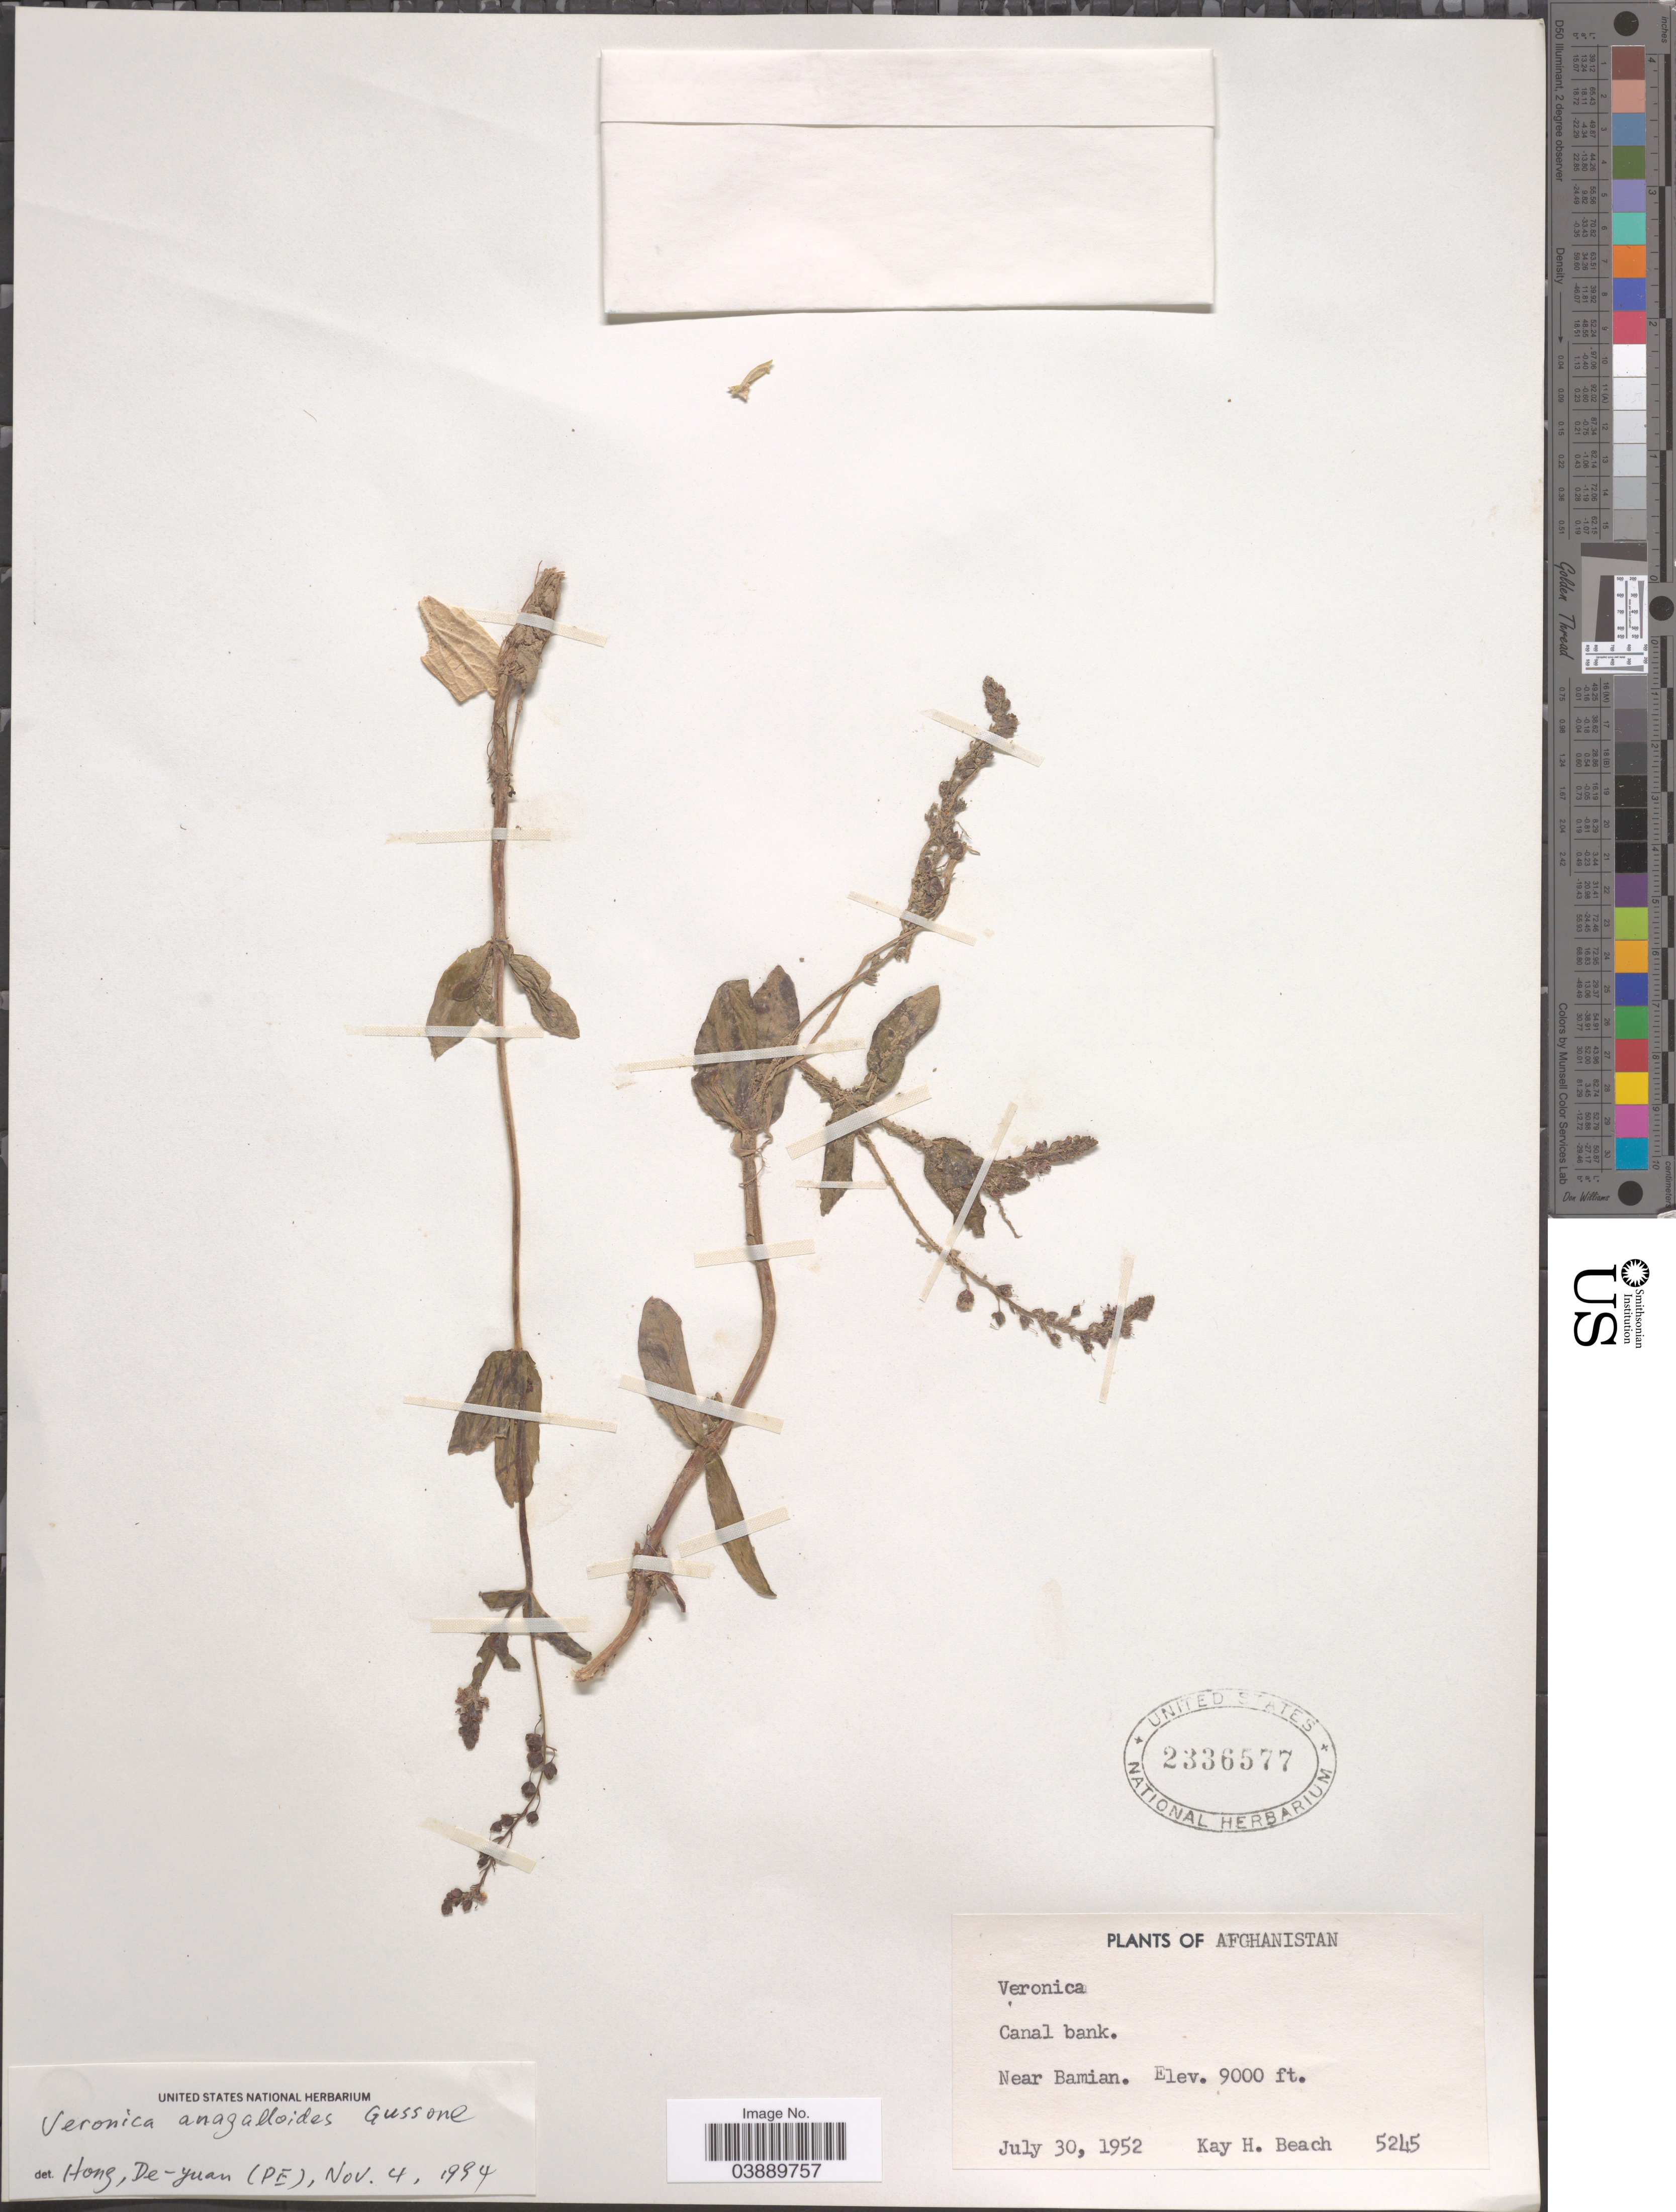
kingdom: Plantae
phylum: Tracheophyta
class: Magnoliopsida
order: Lamiales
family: Plantaginaceae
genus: Veronica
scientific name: Veronica anagalloides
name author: Gussone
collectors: K. H. Beach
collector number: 5245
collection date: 1952-07-30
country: Afghanistan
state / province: Bamian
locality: Canal bank. Near Bamian.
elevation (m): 2743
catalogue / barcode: US 2336577